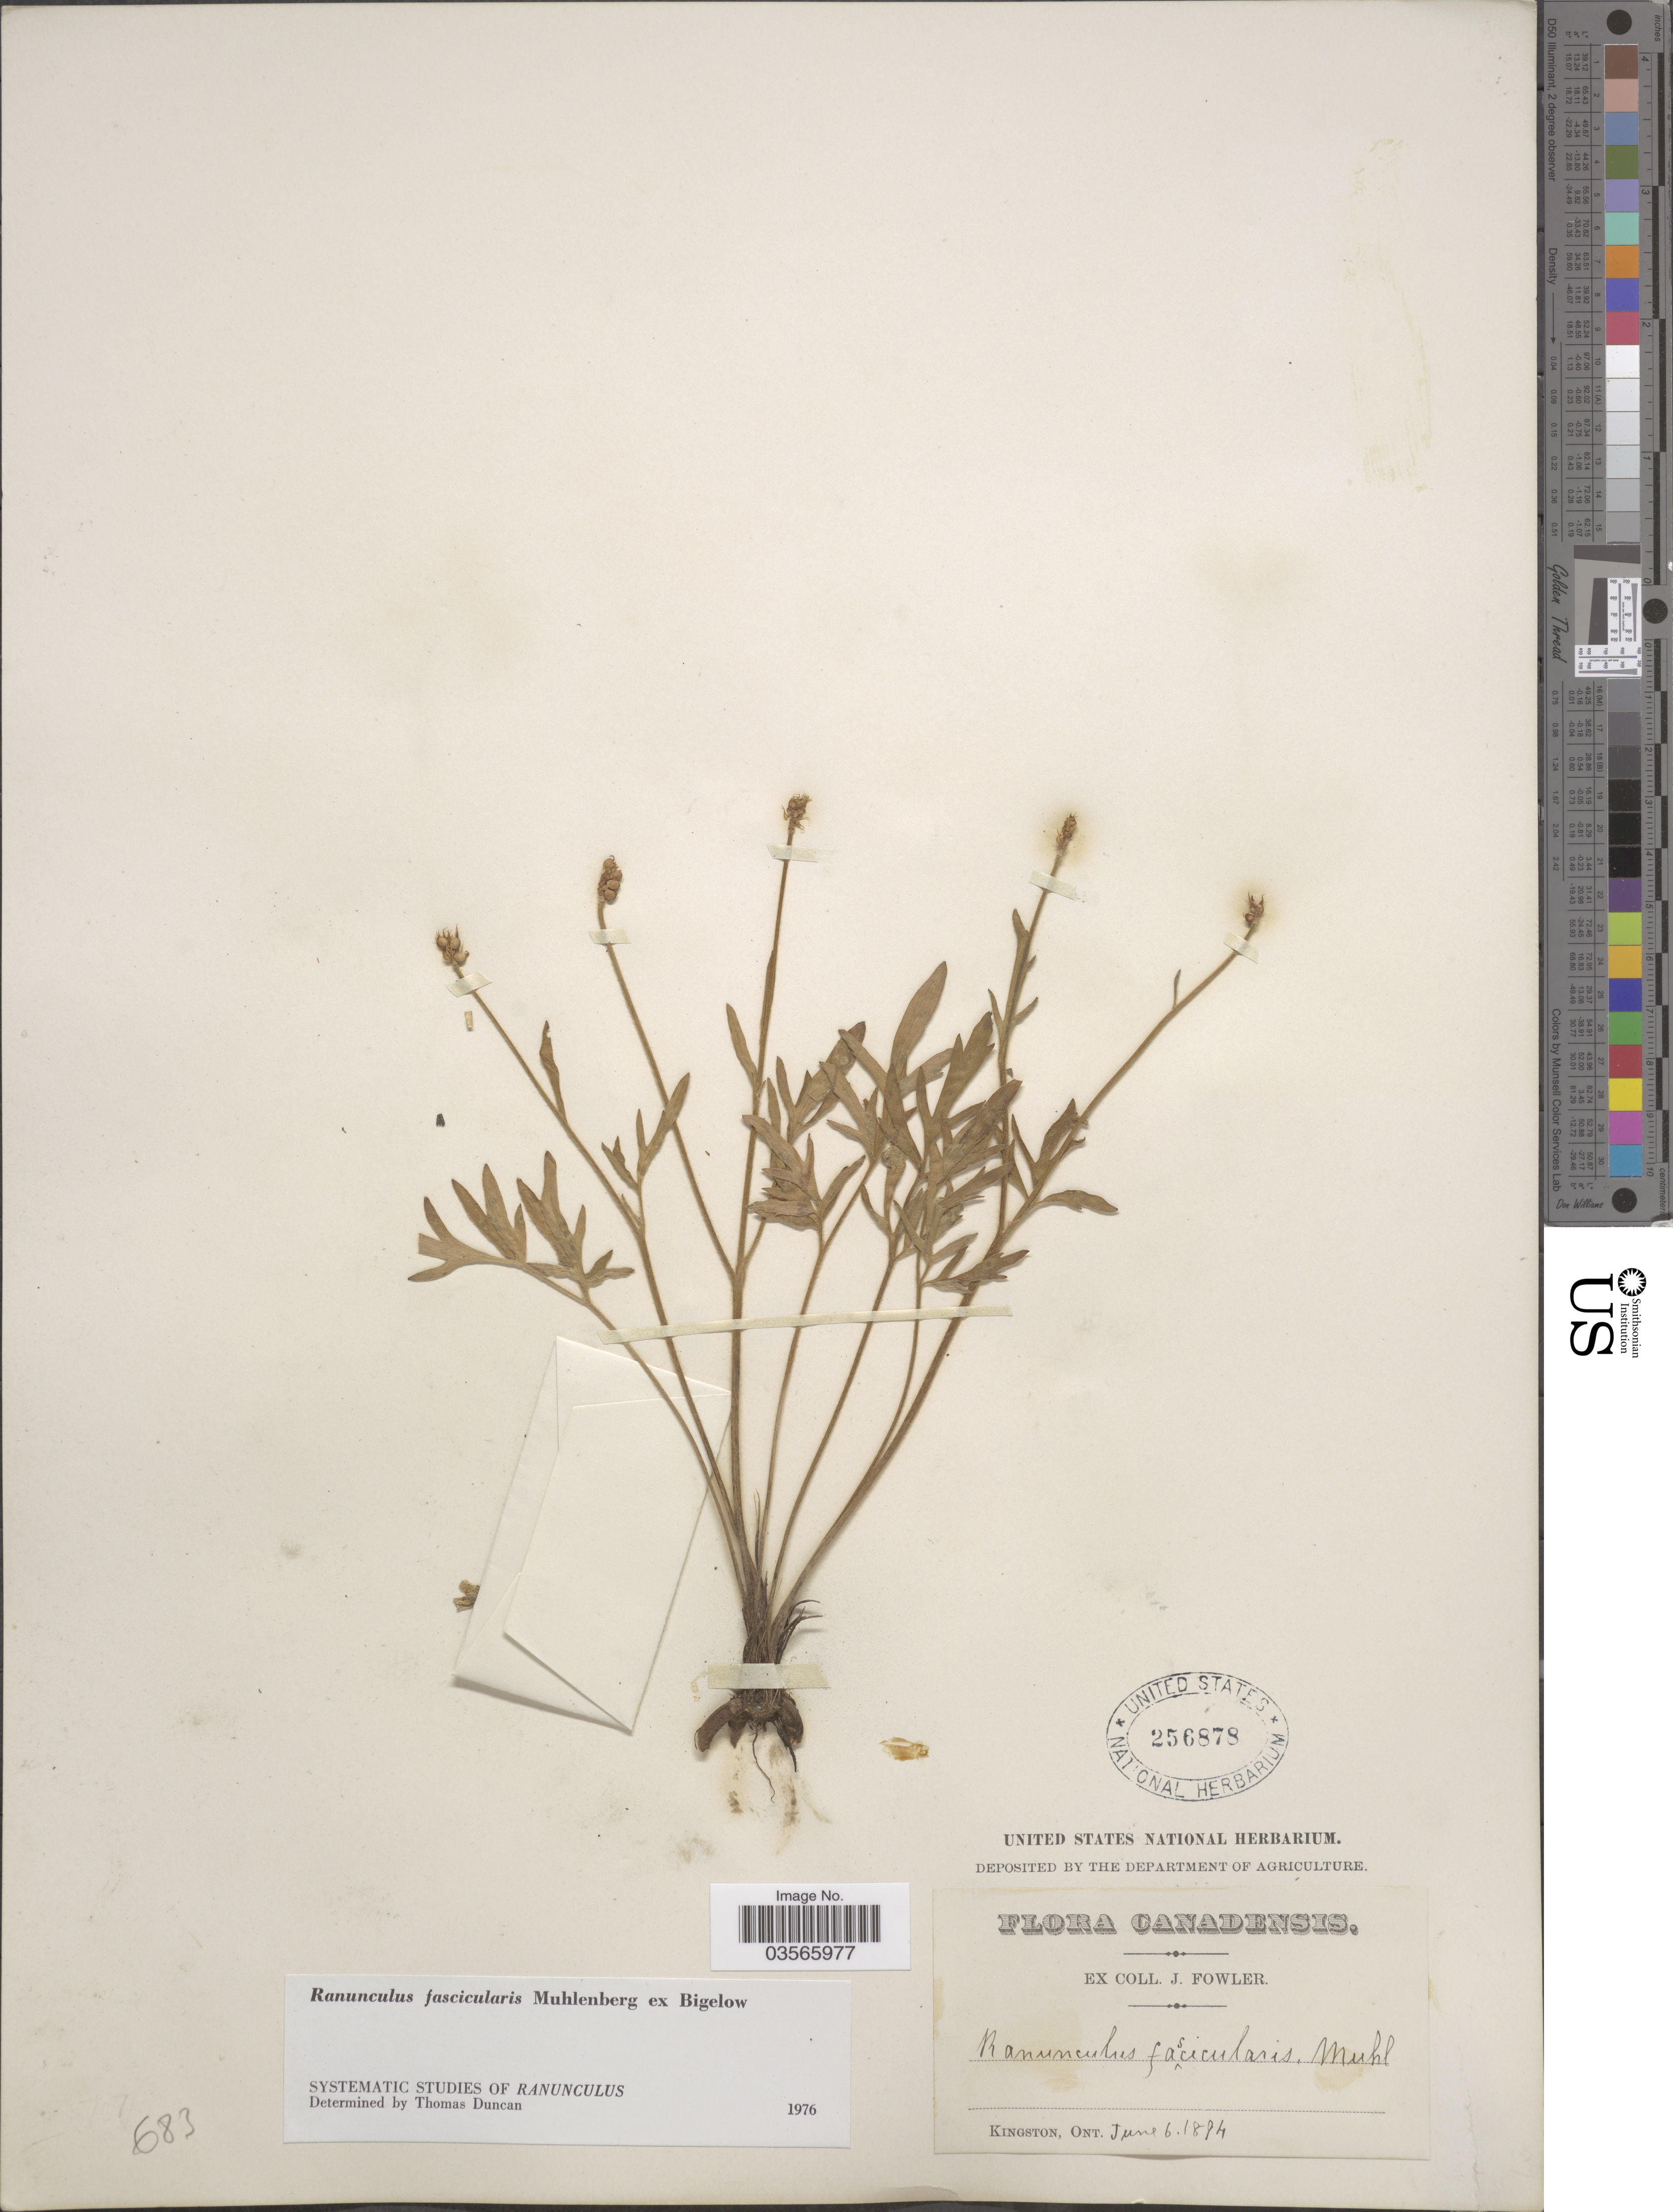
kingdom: Plantae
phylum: Tracheophyta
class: Magnoliopsida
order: Ranunculales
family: Ranunculaceae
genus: Ranunculus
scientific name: Ranunculus fascicularis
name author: Muhl. ex Bigelow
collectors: J. Fowler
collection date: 1894-06-06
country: Canada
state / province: Ontario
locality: Kingston.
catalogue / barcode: US 256878